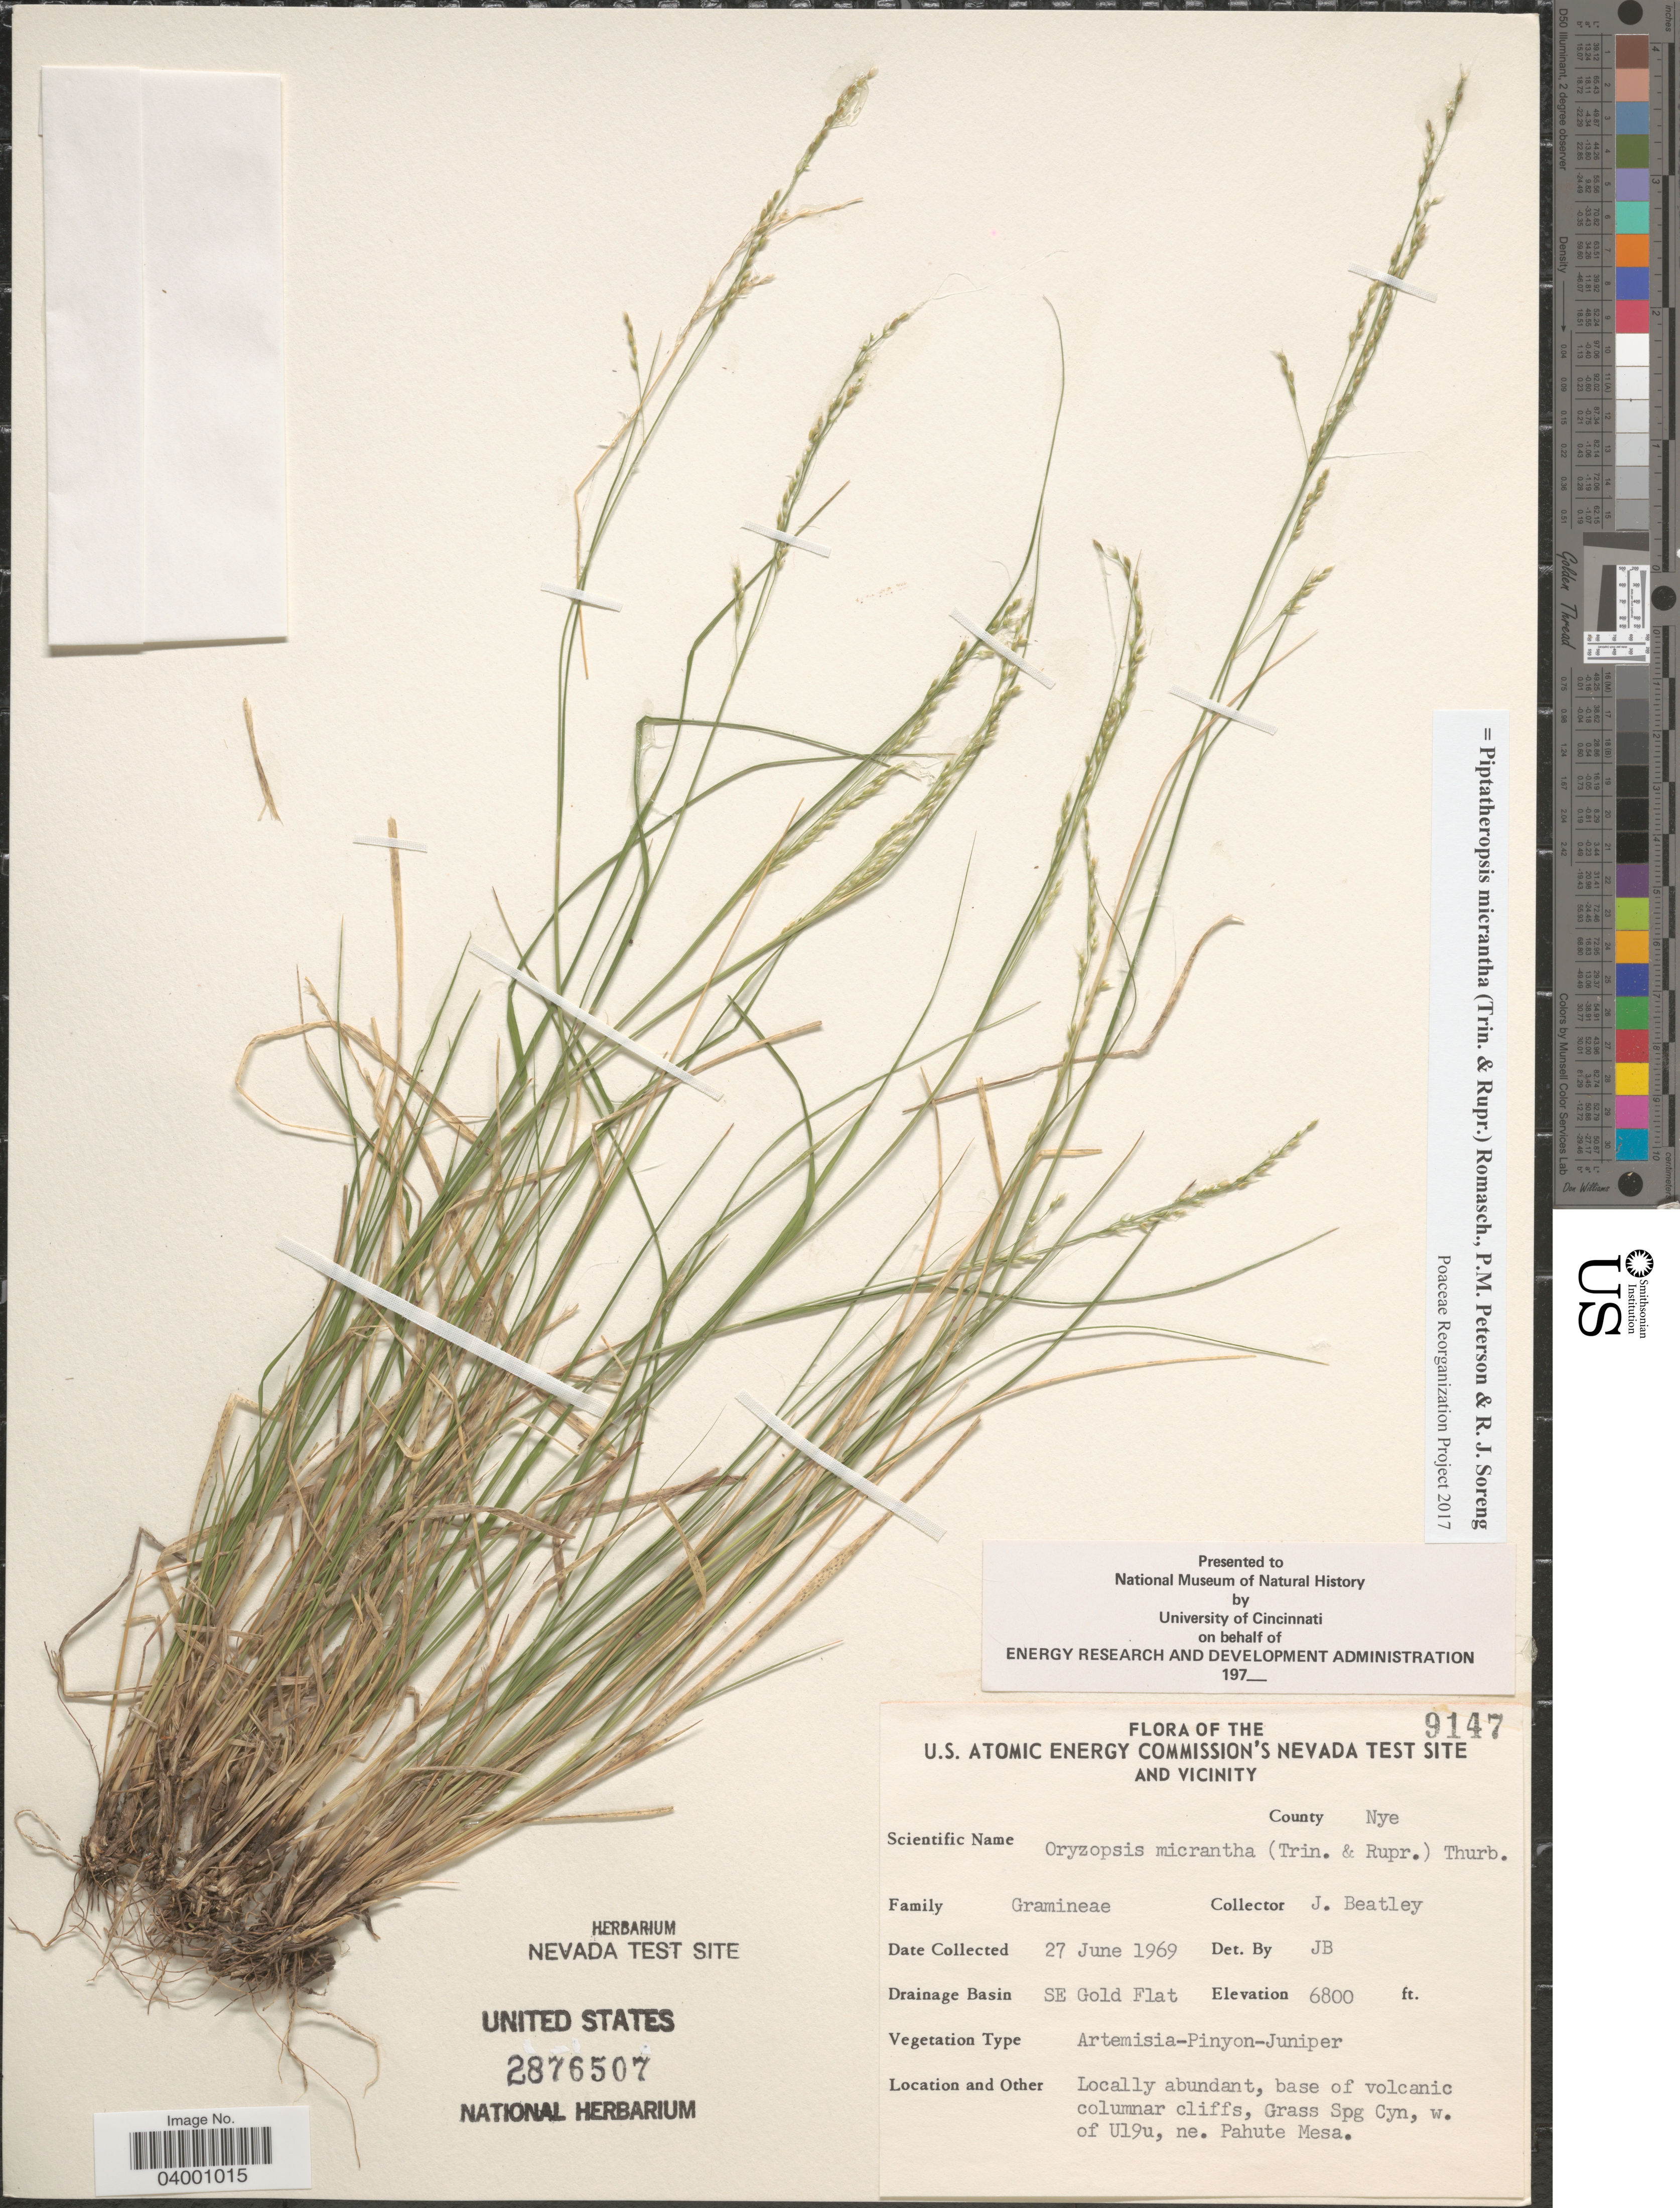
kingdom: Plantae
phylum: Tracheophyta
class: Liliopsida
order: Poales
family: Poaceae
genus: Piptatheropsis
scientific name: Piptatheropsis micrantha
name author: (Trin. & Rupr.) Romasch.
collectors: J. C. Beatley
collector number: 9147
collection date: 1969-06-27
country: United States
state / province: Nevada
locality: U.S. Atomic Energy Commission's Nevada Test Site and vicinity. County Nye. Drainage Basin SE Gold Flat. Locally abundant, base of volcanic columner cliffs, Grass Spg Cyn, w. of U19u, ne. Pahute Mesa.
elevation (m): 2073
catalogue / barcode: US 2876507